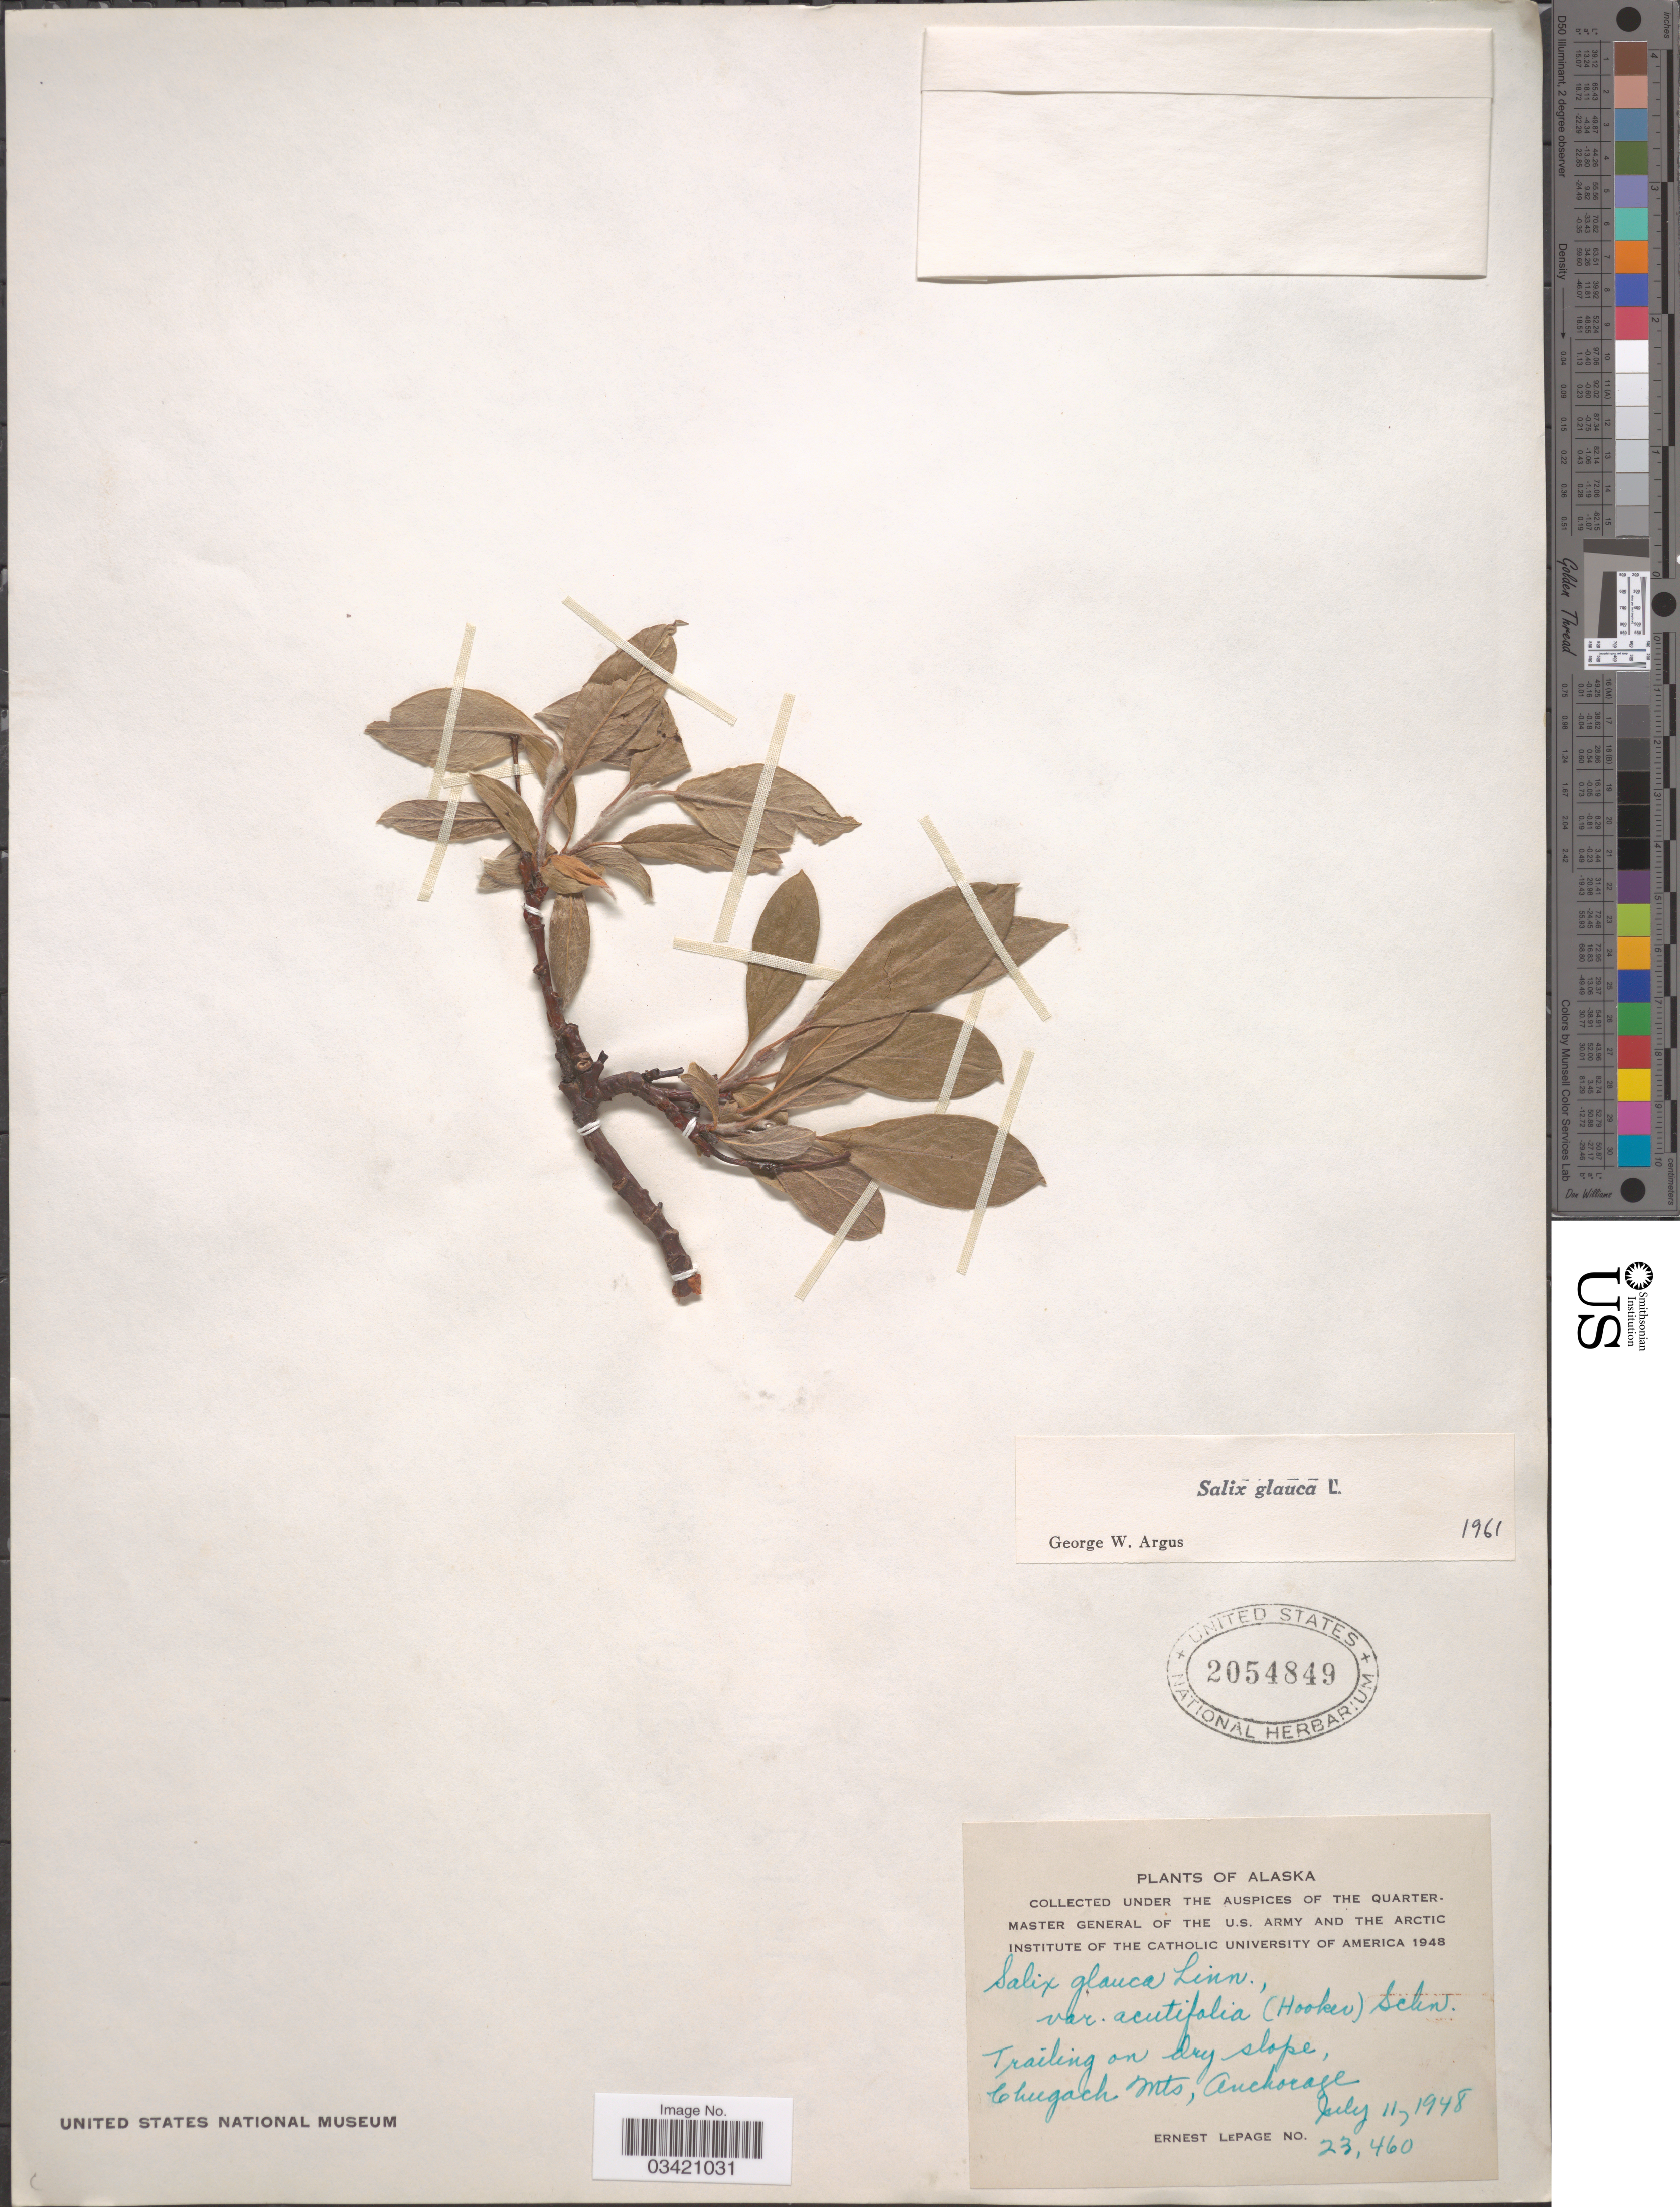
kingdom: Plantae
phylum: Tracheophyta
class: Magnoliopsida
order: Malpighiales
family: Salicaceae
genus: Salix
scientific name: Salix glauca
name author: L.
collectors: E. Lepage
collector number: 23460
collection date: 1948-07-11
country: United States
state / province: Alaska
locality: Chugach Mts, Anchorage.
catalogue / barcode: US 2054849